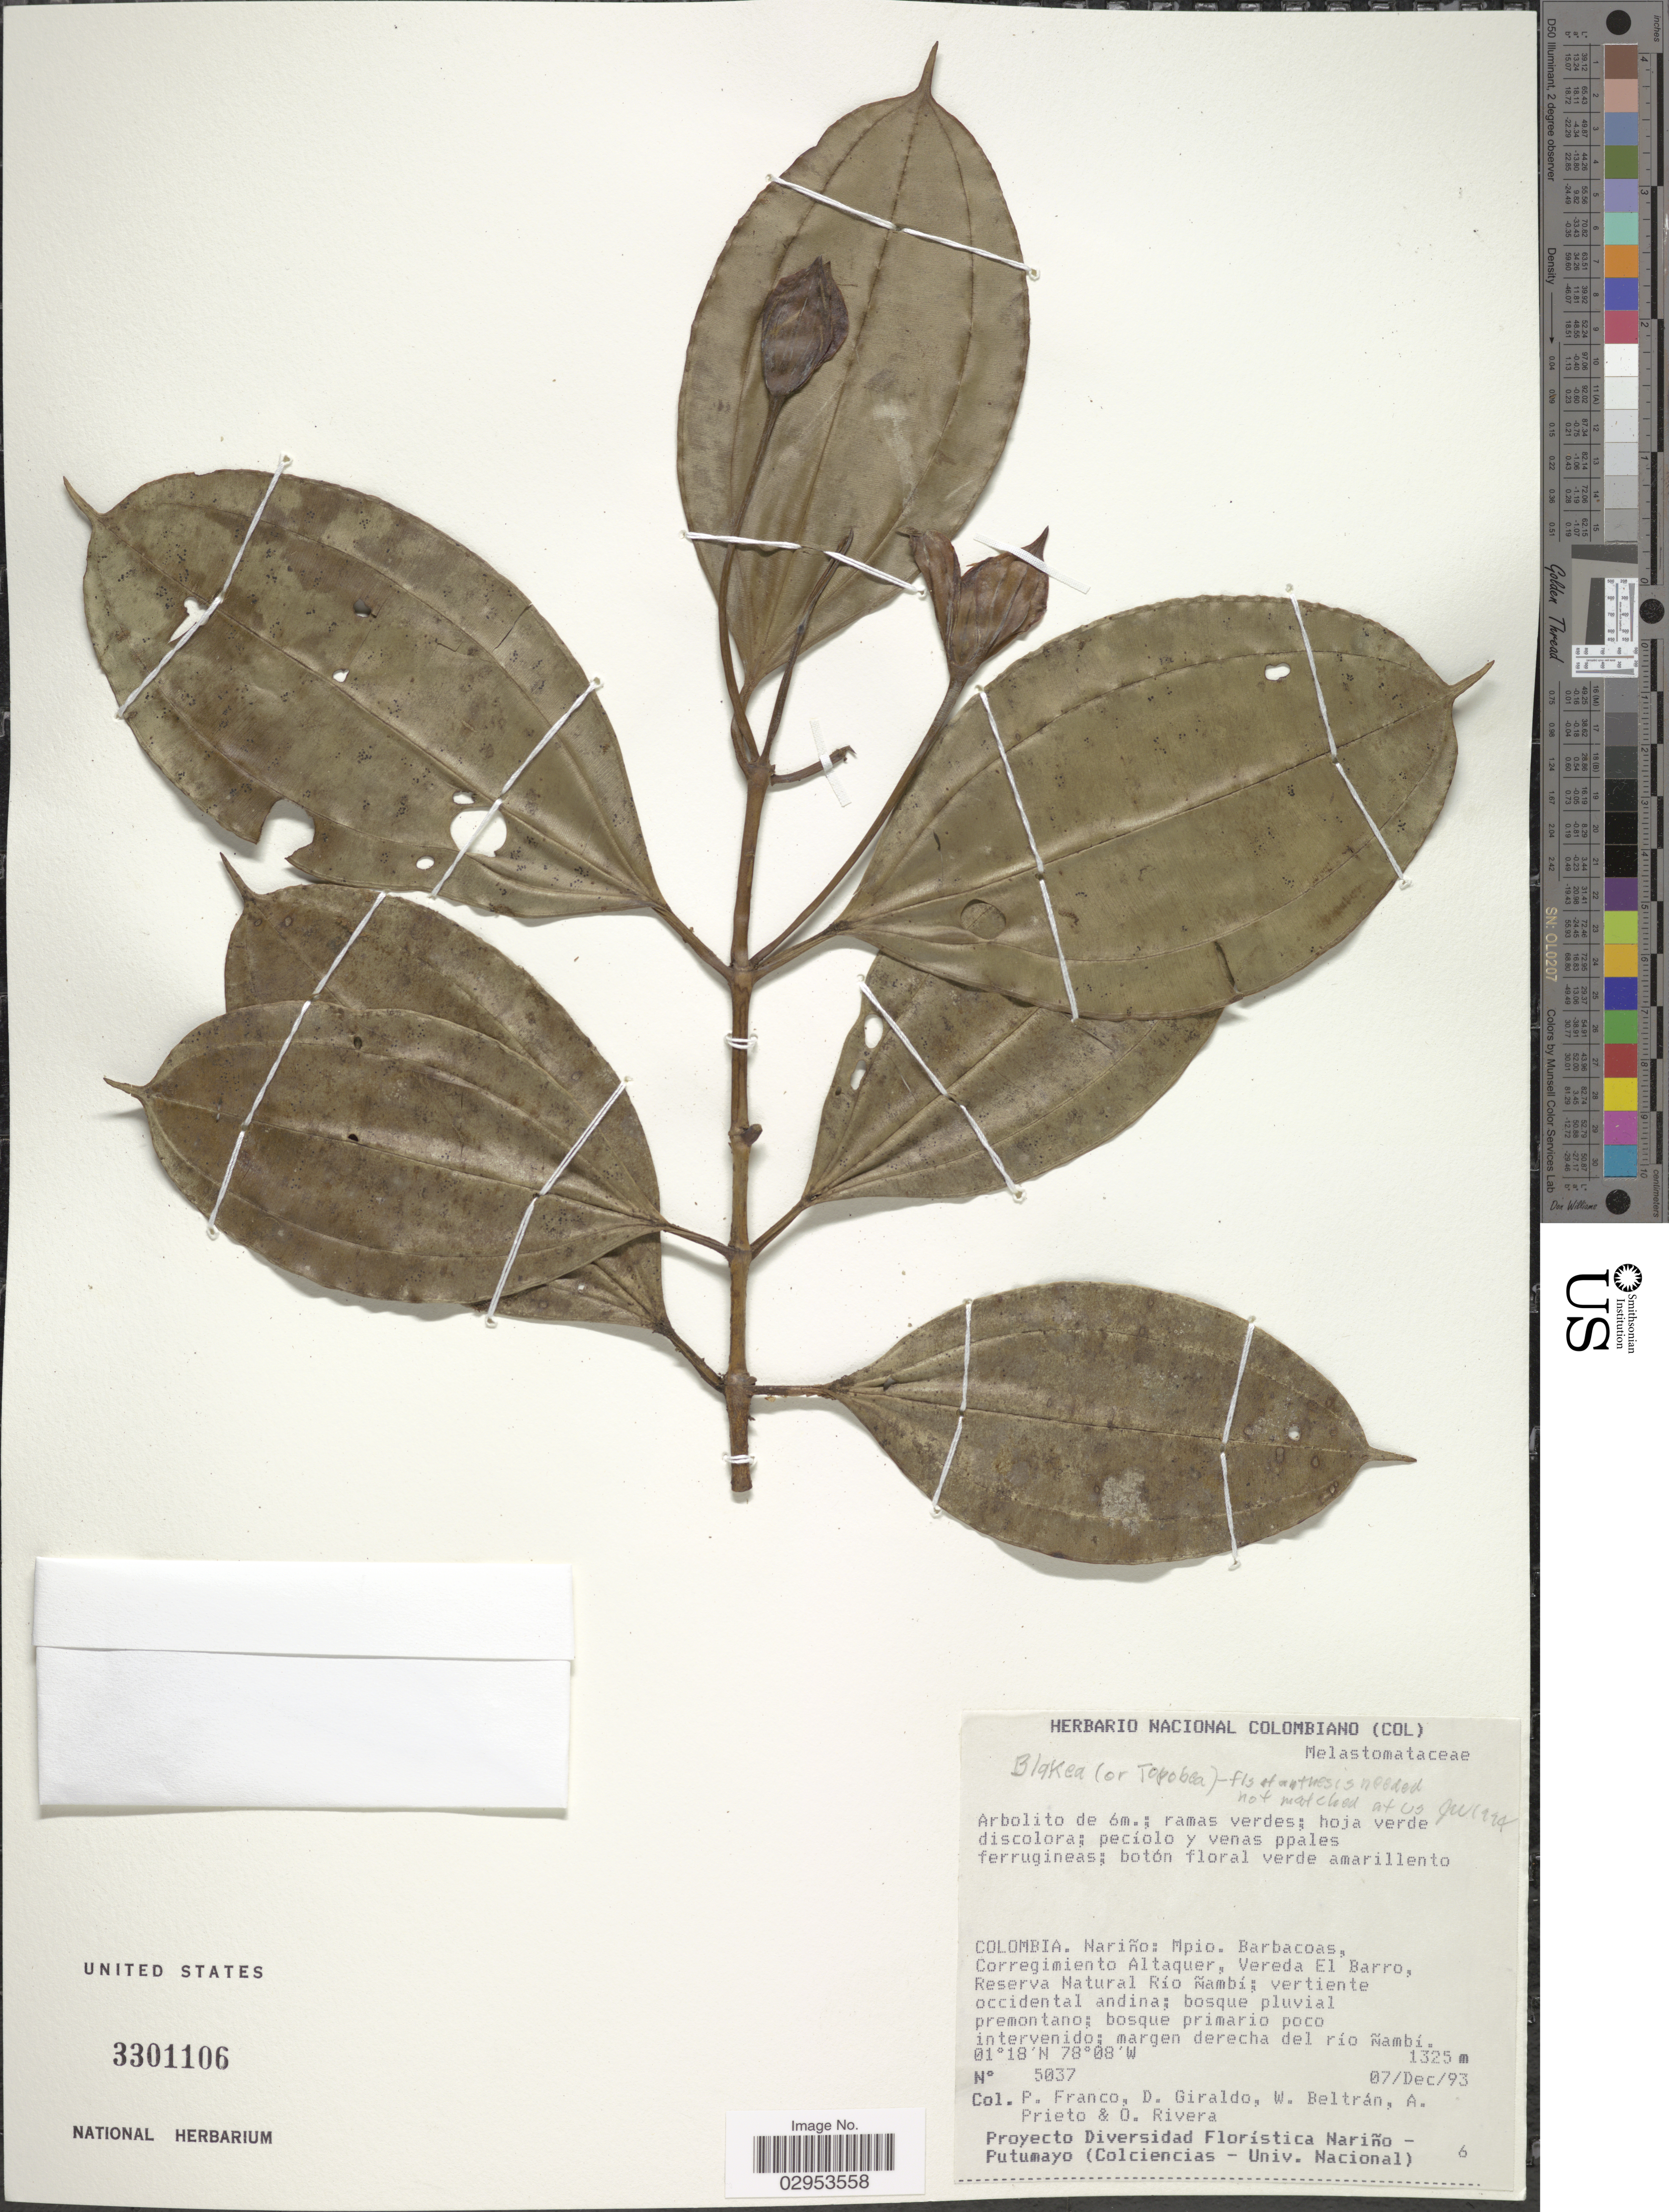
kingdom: Plantae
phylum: Tracheophyta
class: Magnoliopsida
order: Myrtales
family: Melastomataceae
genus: Blakea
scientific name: Blakea sp.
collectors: P. Franco, D. Giraldo, W. Beltran, A. Prieto & O. Rivera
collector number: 5037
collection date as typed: Transcribed d/m/y: 7/12/93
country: Colombia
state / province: Nariño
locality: Mpio. Barbacoas, Corregimiento Altaquer, Vereda El Barro, Reserva Natural Río Ñambí; vertiente occidental andina. Margen derecha del río Ñambí.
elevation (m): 1325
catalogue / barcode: US 3301106